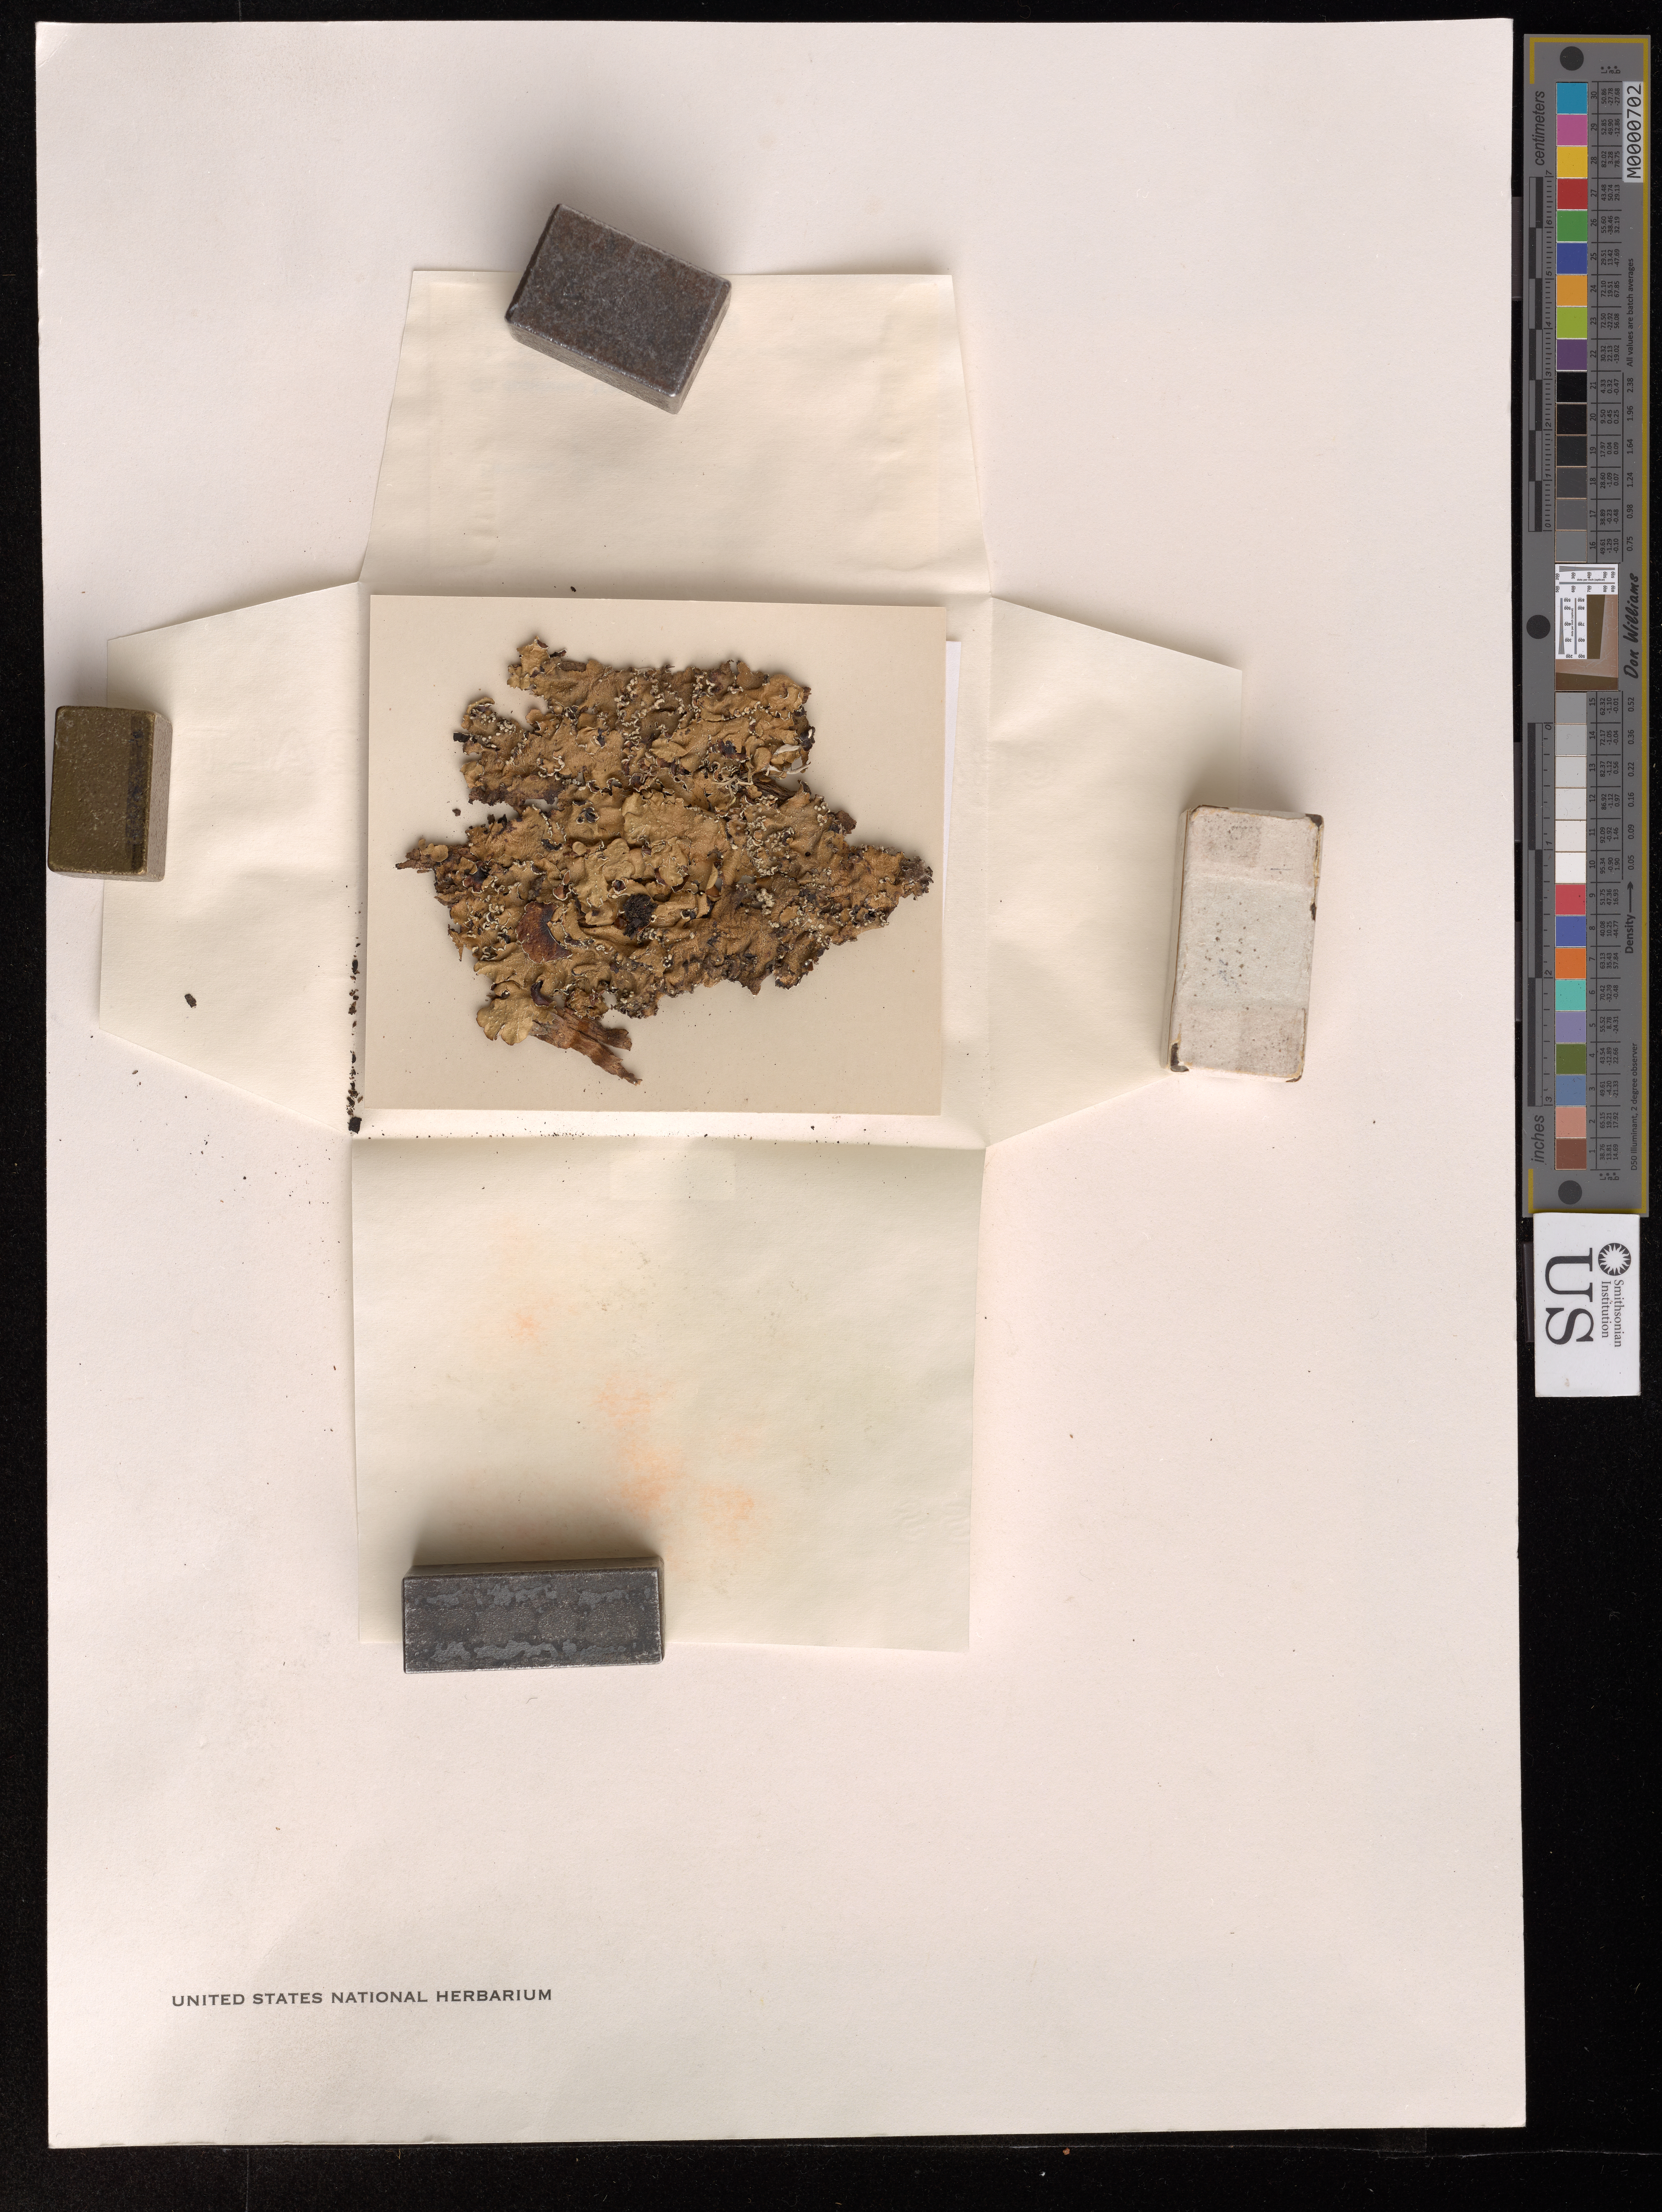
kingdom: Fungi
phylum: Ascomycota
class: Lecanoromycetes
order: Lecanorales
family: Parmeliaceae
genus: Parmelia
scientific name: Parmelia flaventior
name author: Stirt.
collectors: M. Hale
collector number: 19636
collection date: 1960-03-14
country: Mexico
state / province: Puebla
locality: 3 km W of the Puebla-Veracruz state line on Hwy 150.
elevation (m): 2320